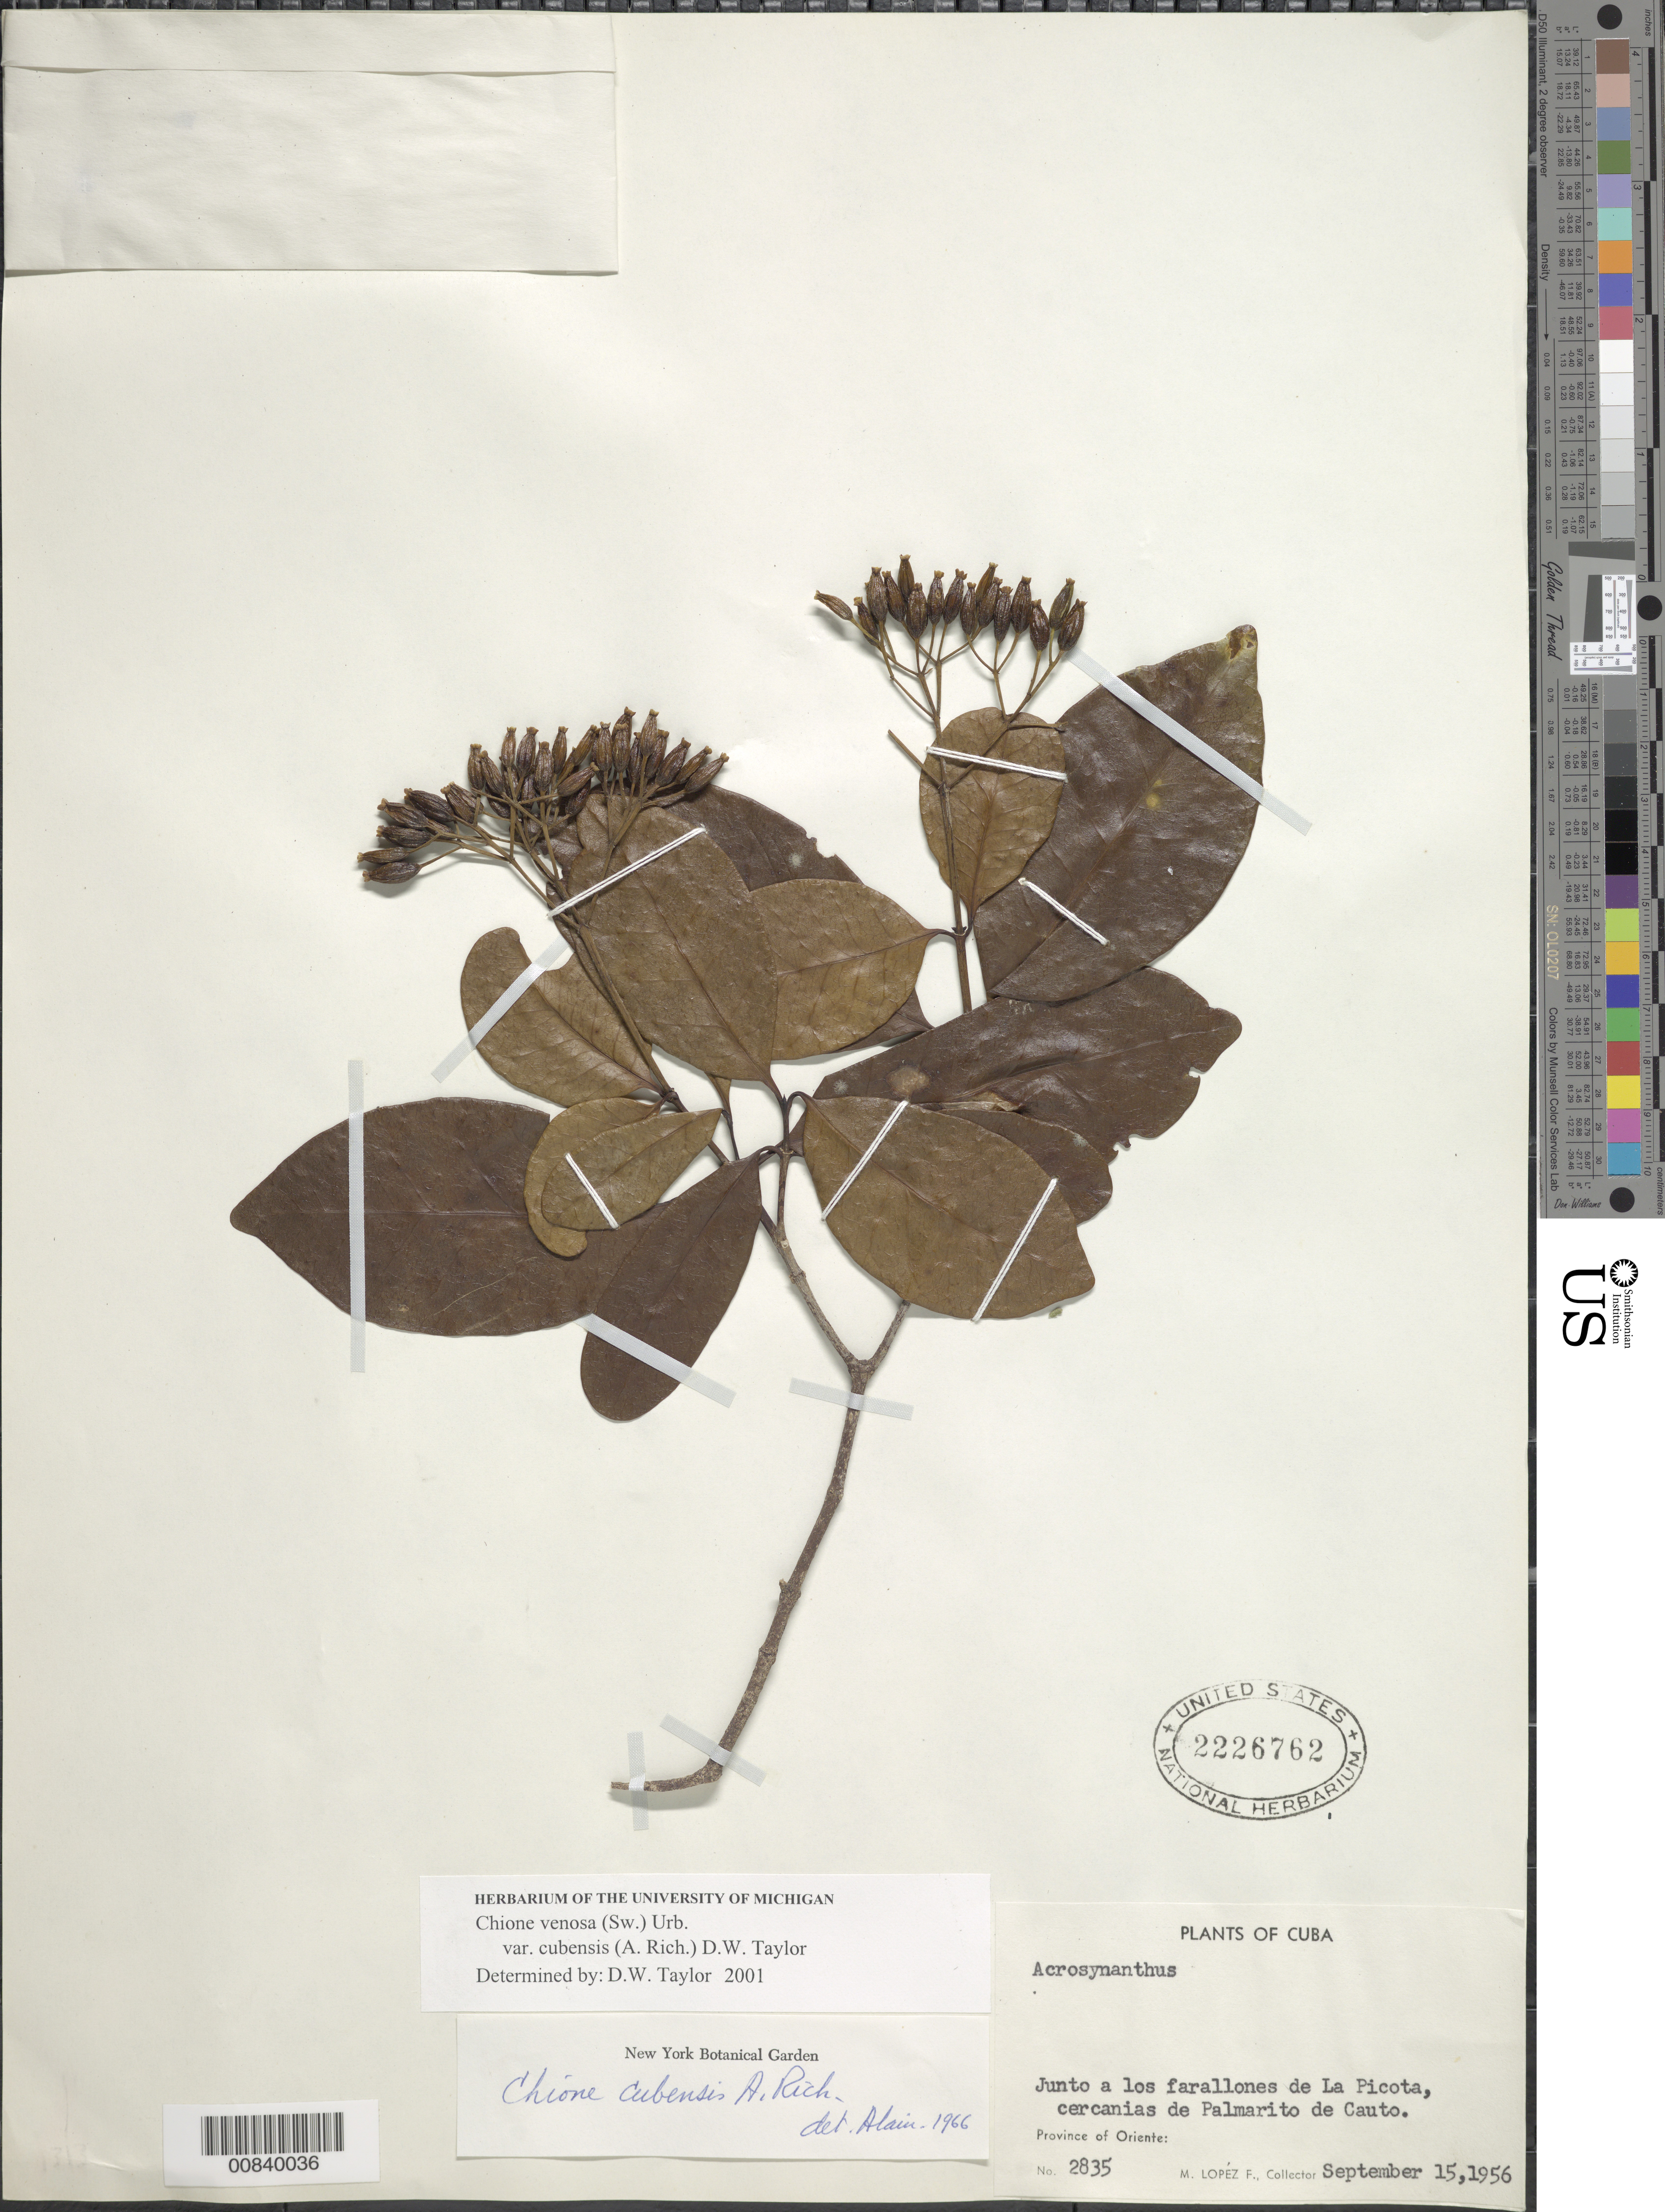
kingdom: Plantae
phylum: Tracheophyta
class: Magnoliopsida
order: Gentianales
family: Rubiaceae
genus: Chione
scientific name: Chione venosa var. cubensis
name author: (Sw.) Urb.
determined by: Taylor, D. W., (MICH), University of Michigan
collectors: M. López Figueiras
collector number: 2835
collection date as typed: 15 Sep 1956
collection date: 1956-09-15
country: Cuba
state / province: Oriente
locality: Junto a los farallones de La Picota, cercanias de Palmarito de Cauto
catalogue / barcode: US 2226762